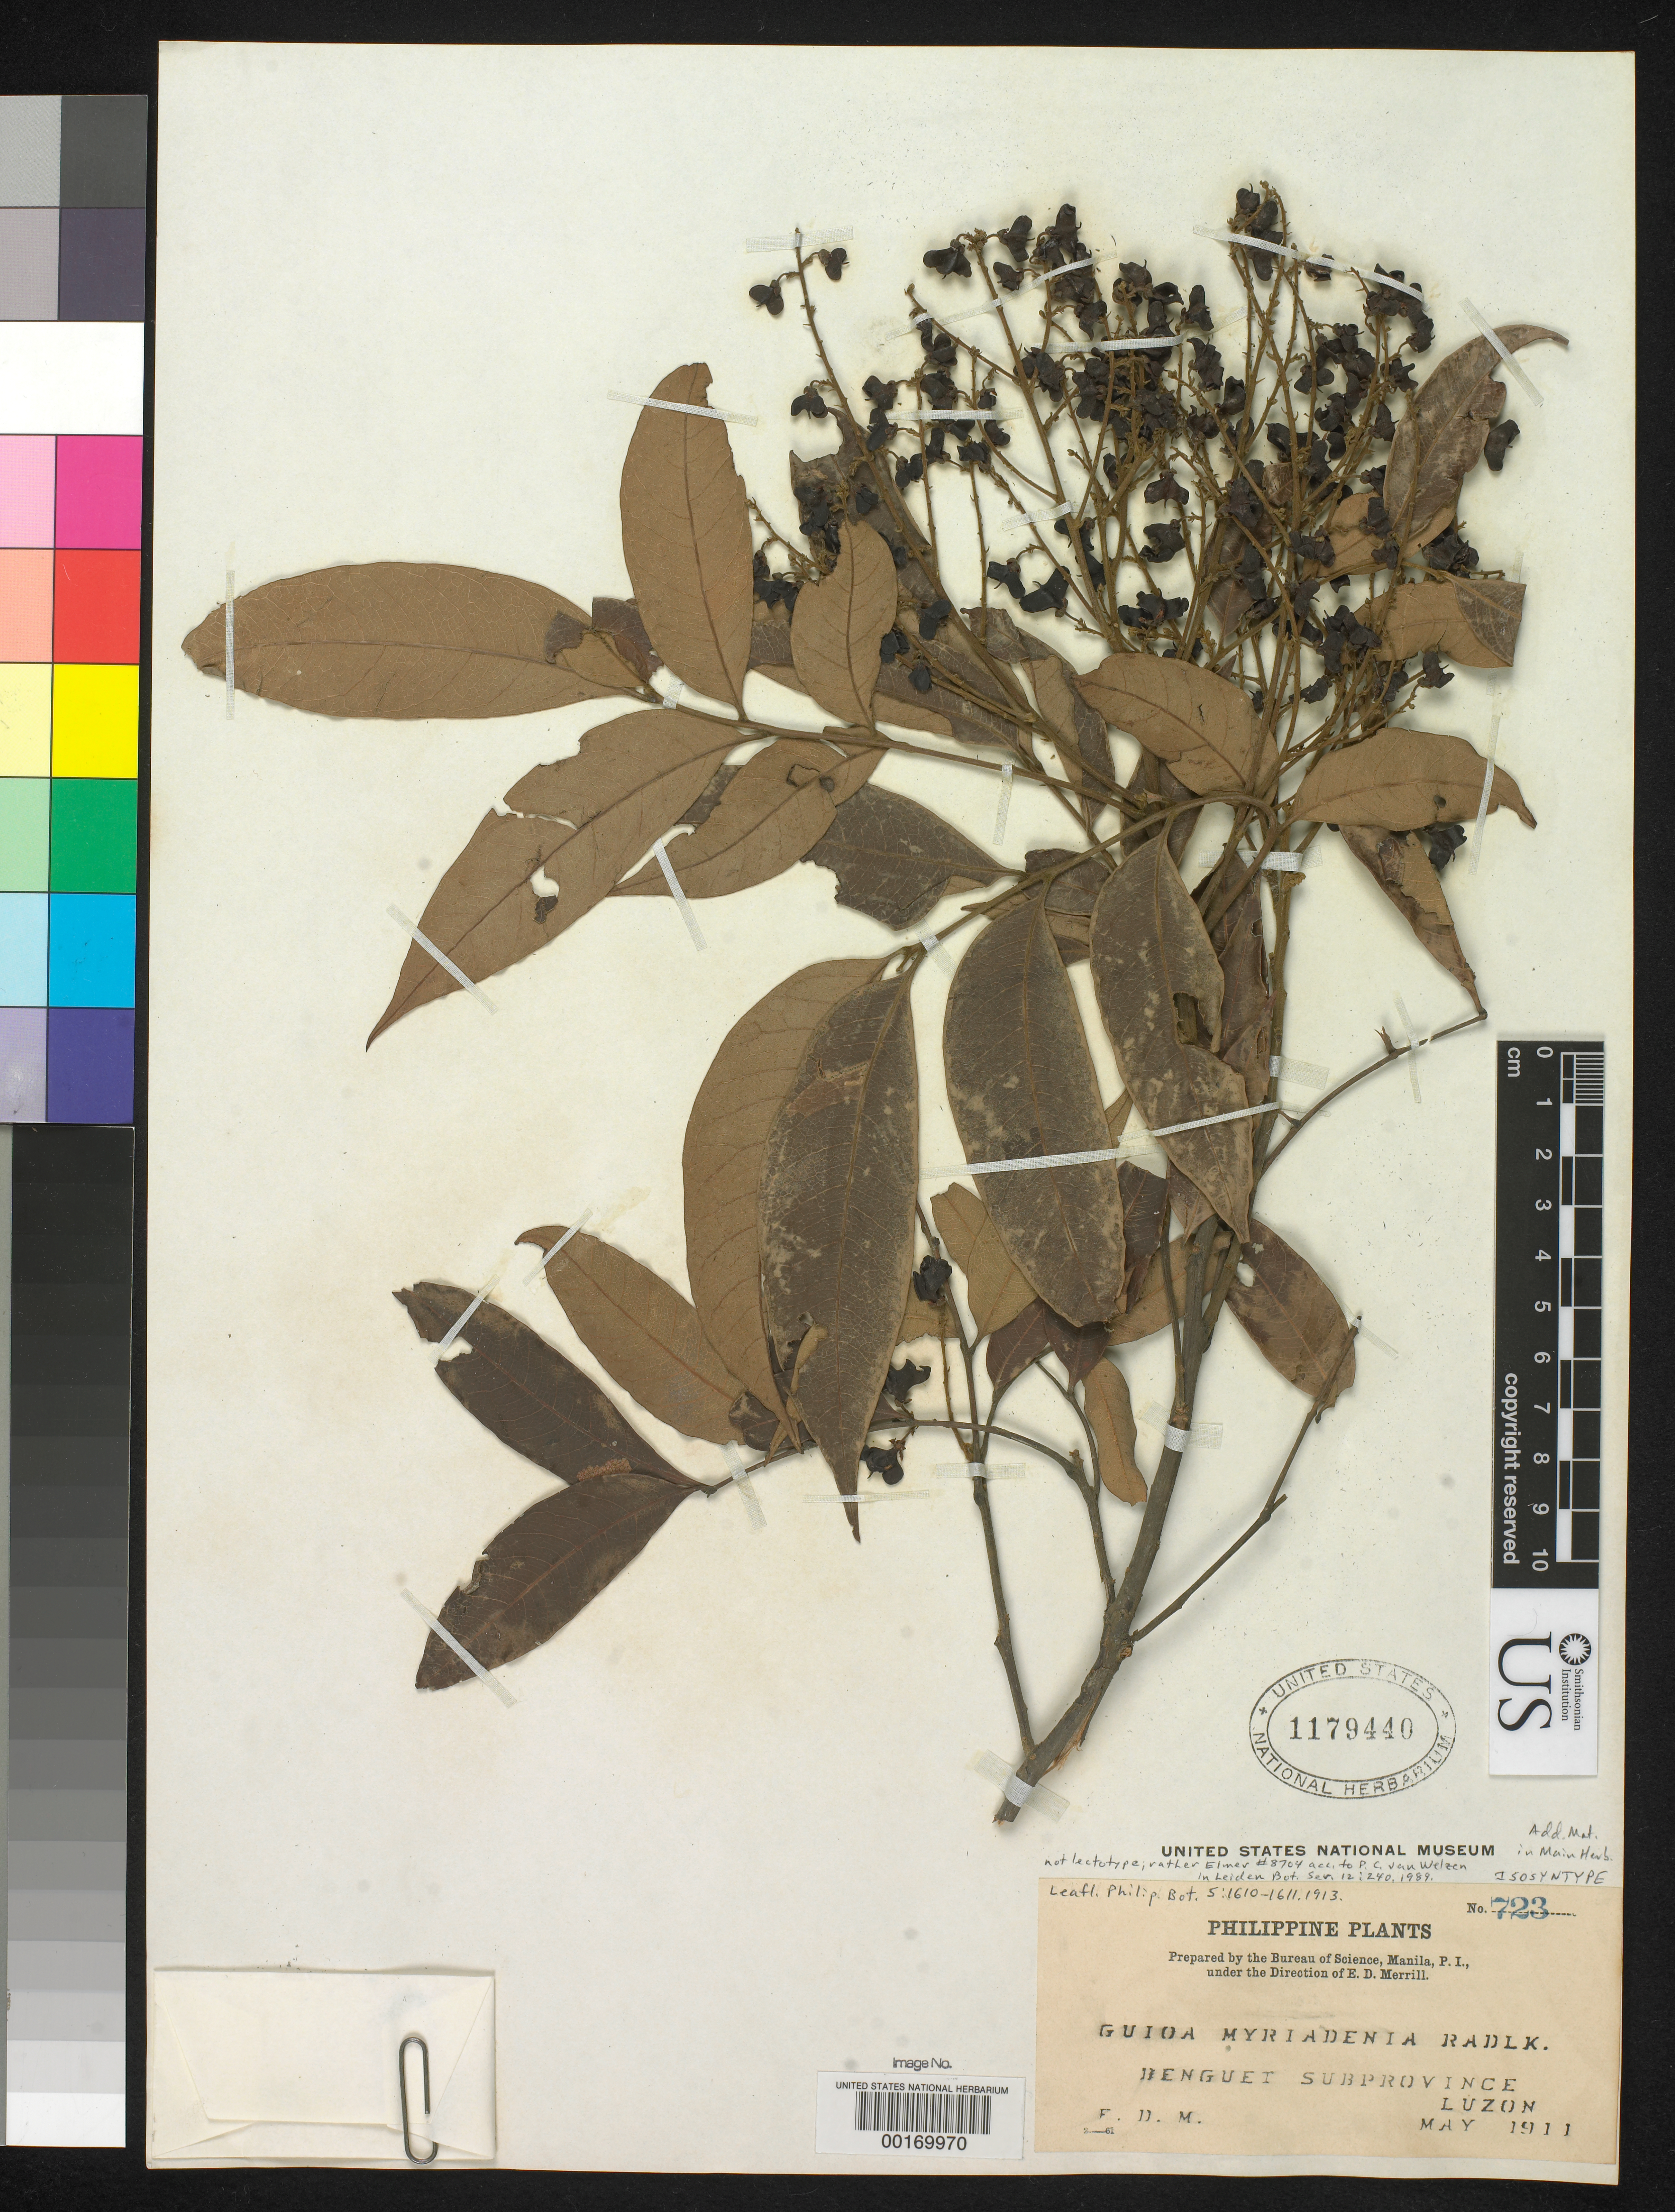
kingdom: Plantae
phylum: Tracheophyta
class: Magnoliopsida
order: Sapindales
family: Sapindaceae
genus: Guioa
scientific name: Guioa myriadenia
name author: Radlk.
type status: Isosyntype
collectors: E. D. Merrill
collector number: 723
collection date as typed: May 1911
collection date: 1911-05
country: Philippines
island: Luzon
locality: Benguet Subprovince, Luzon.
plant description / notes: Lectotype collection is Elmer 8704 as designated by P.C. van Welzen, Leiden Bot. ser. 12: 240 (1989).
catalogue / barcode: US 1179440